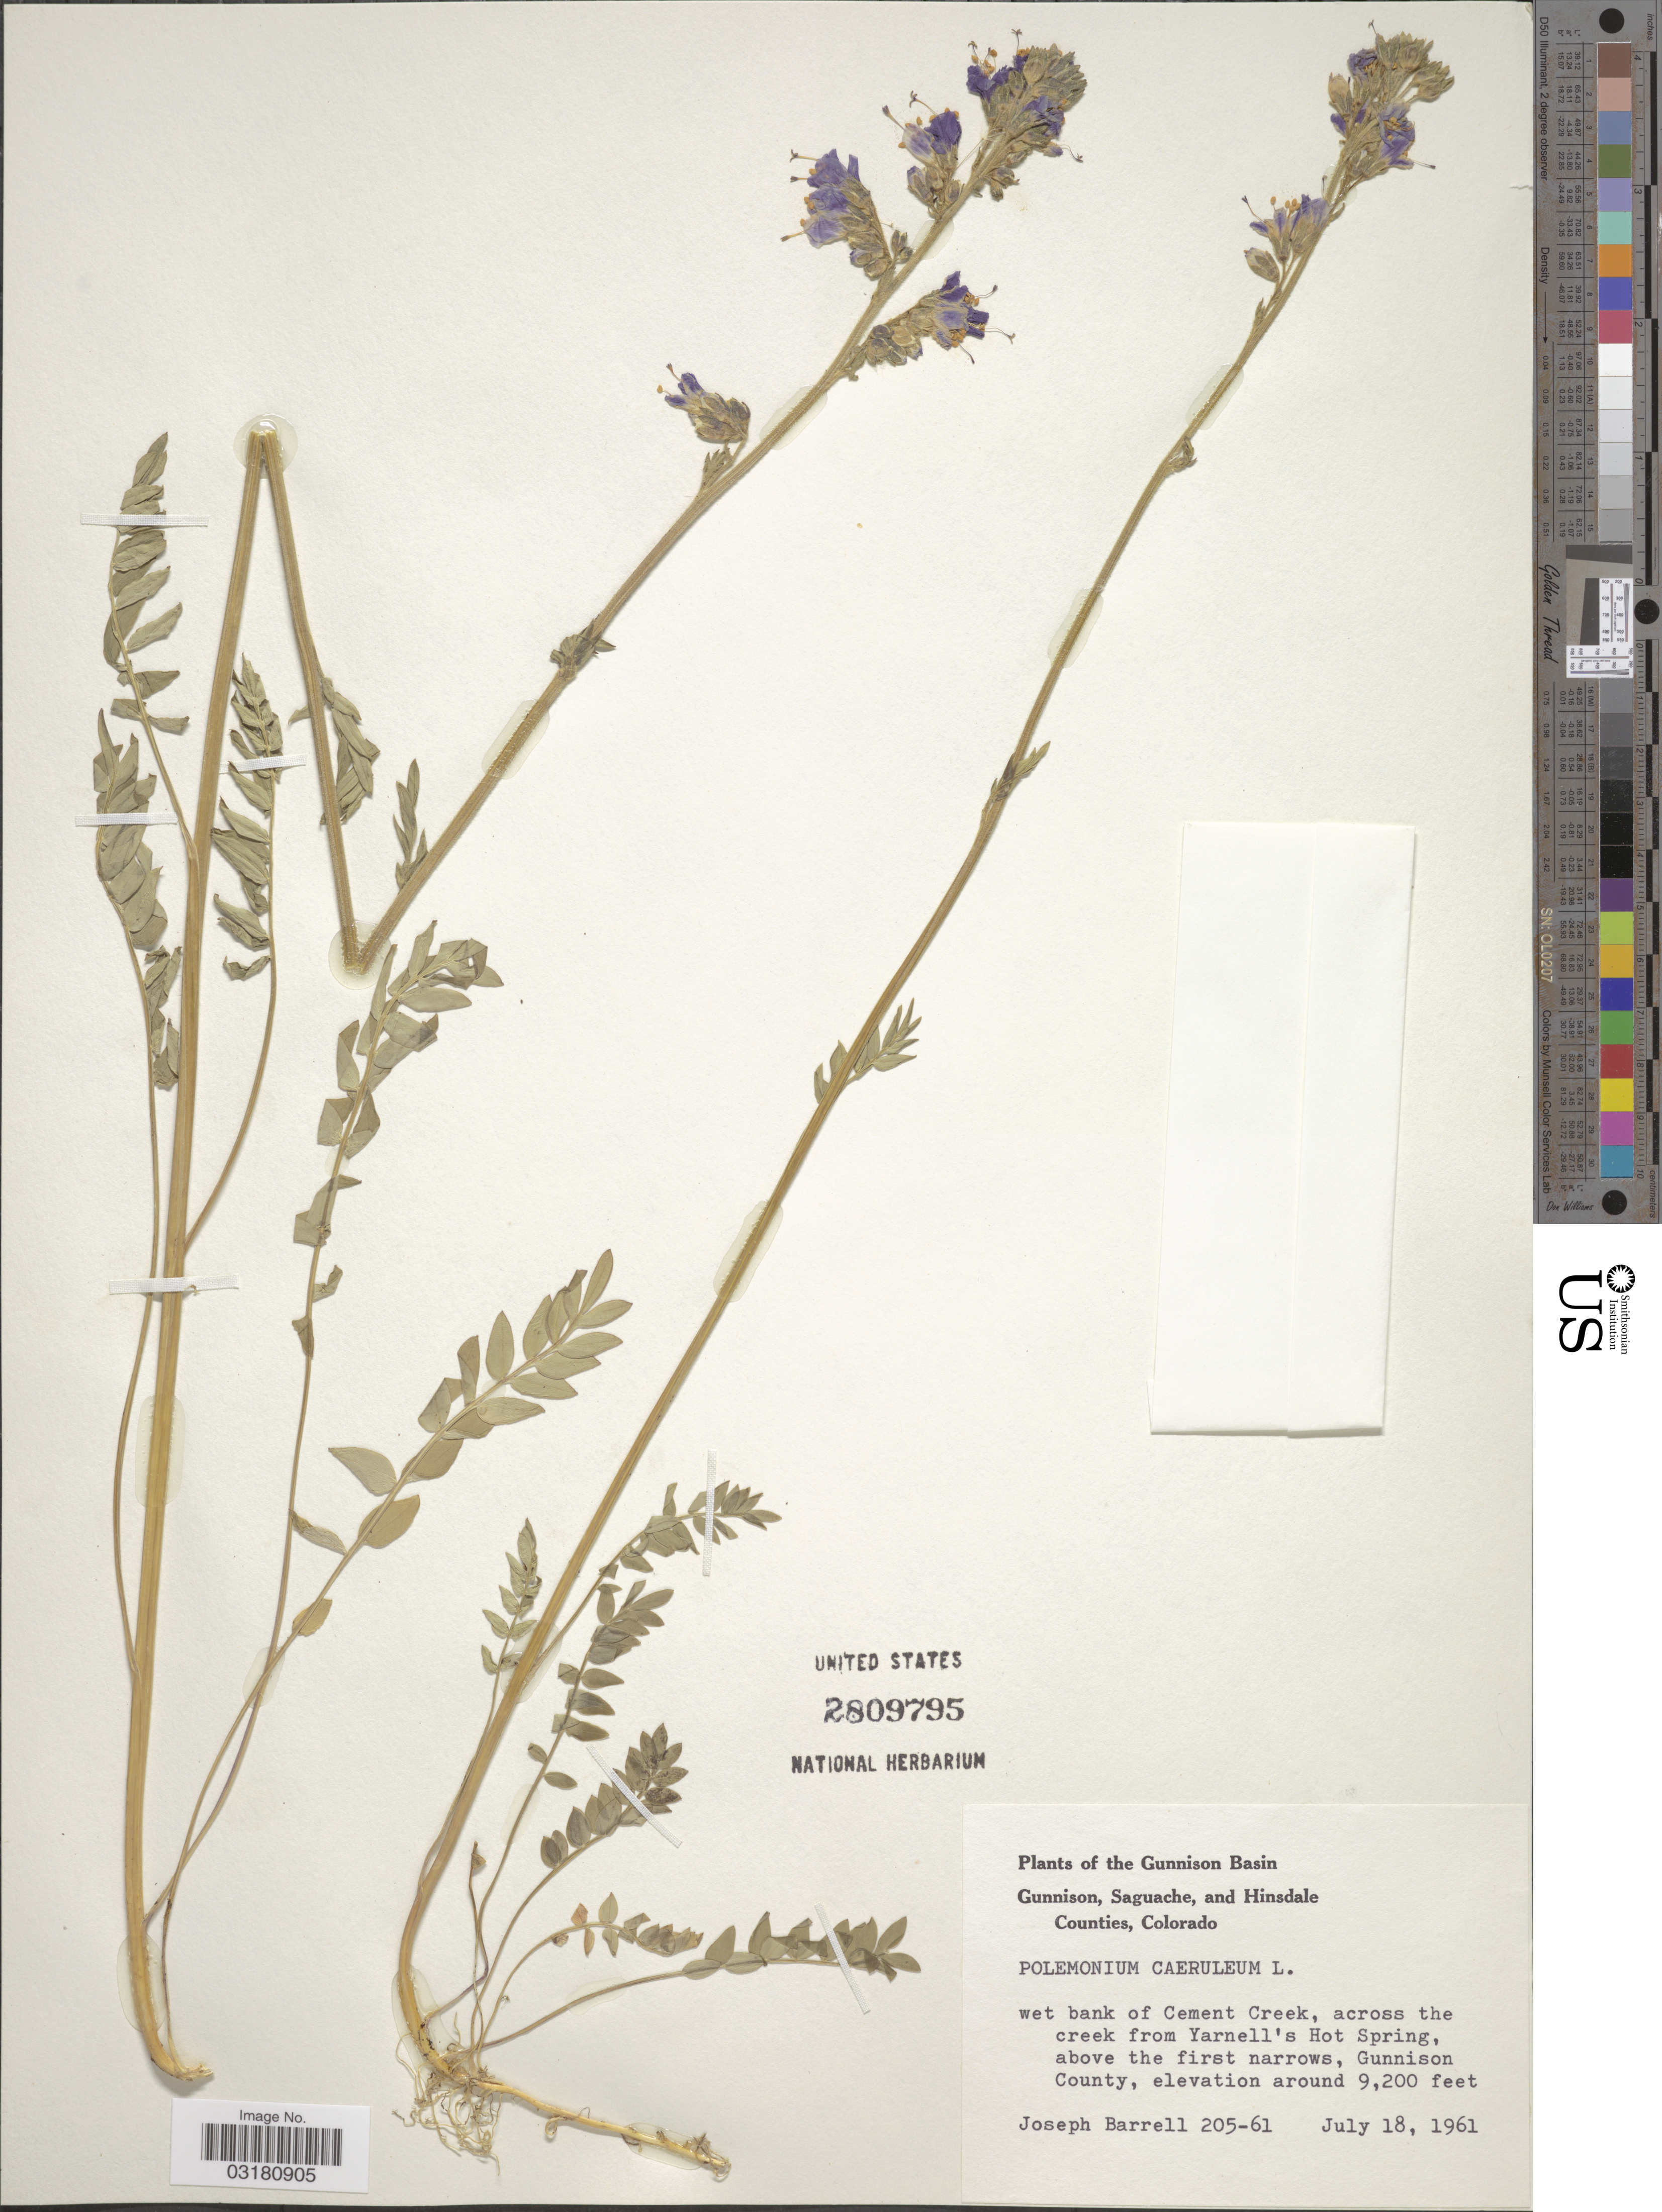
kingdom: Plantae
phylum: Tracheophyta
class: Magnoliopsida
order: Ericales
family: Polemoniaceae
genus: Polemonium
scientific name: Polemonium caeruleum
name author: L.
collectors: J. Barrell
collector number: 205-61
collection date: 1961-07-18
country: United States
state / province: Colorado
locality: The Gunnison Basin. Wet bank of Cement Creek, across the creek from Yarnell's Hot Spring, above the first narrows, Gunnison County.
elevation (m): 2804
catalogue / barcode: US 2809795